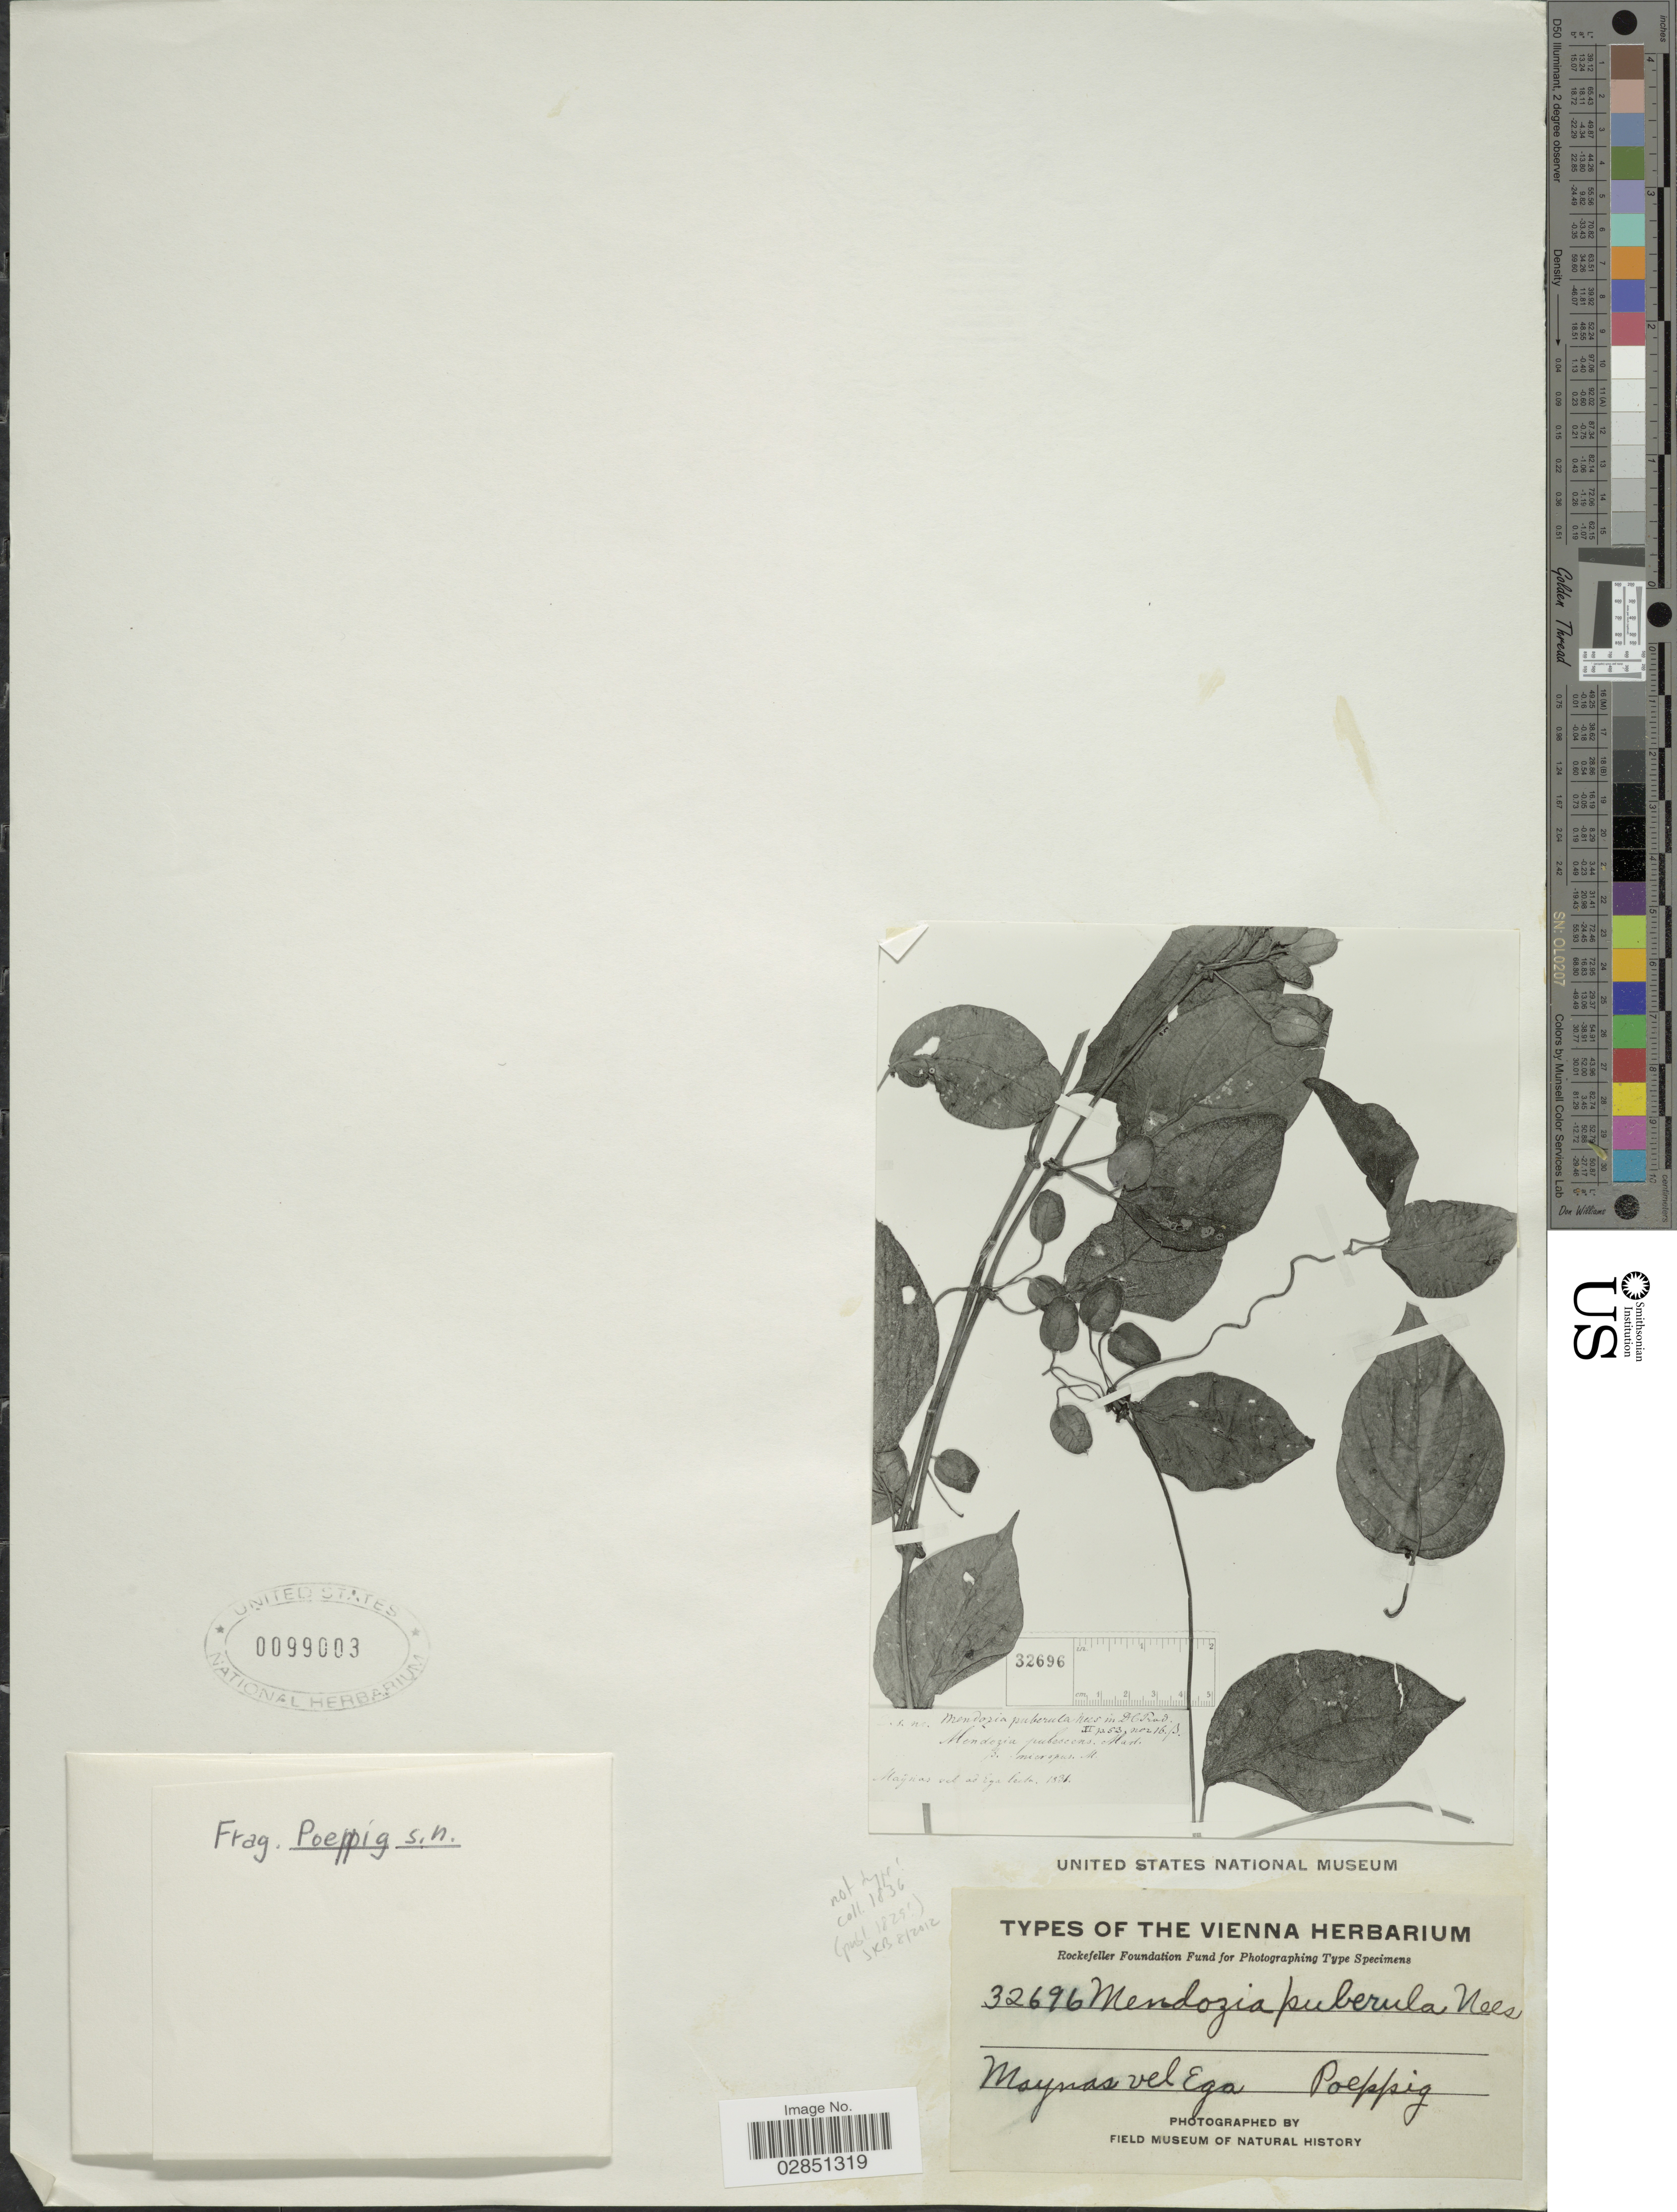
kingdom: Plantae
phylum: Tracheophyta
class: Magnoliopsida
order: Lamiales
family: Acanthaceae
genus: Mendoncia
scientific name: Mendoncia puberula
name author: Mart.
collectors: Poeppig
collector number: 32696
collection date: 1831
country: Peru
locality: Maynas vel Ega.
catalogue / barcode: US 99003